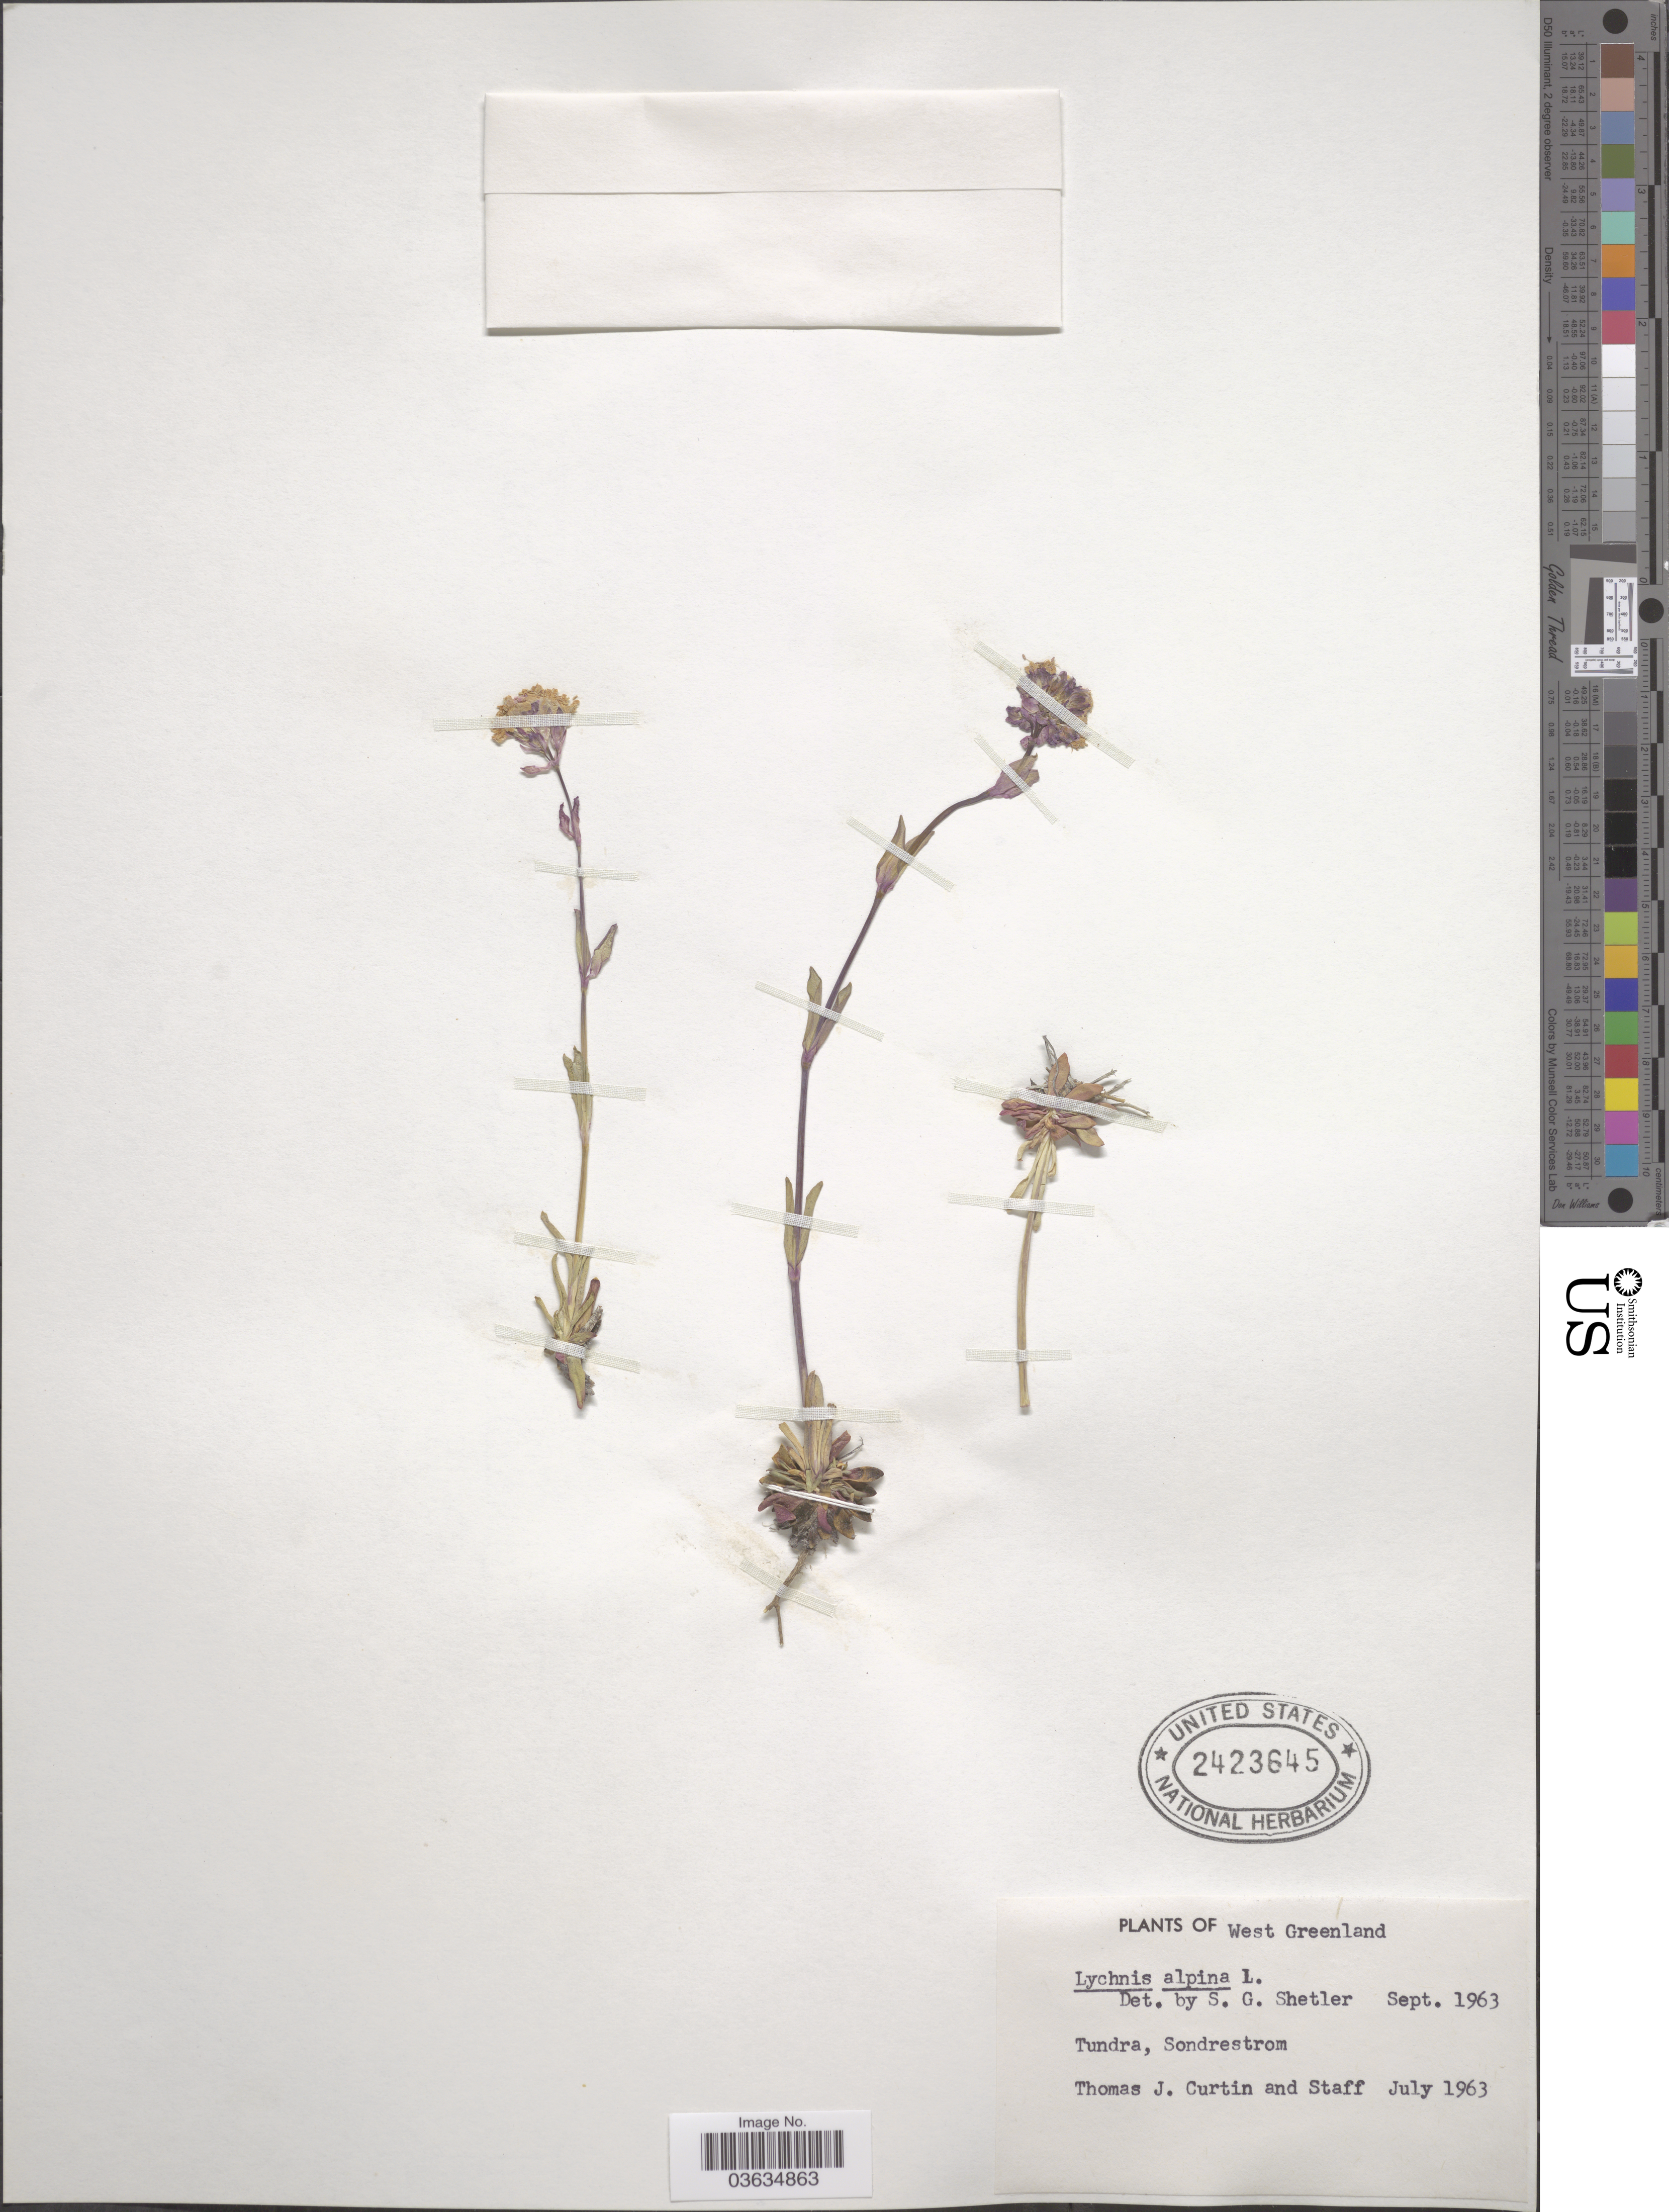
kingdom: Plantae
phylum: Tracheophyta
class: Magnoliopsida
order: Caryophyllales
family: Caryophyllaceae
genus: Viscaria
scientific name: Viscaria alpina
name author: (L.) G. Don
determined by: Strong, Mark T., (BOT), Smithsonian Institution - National Museum of Natural History (UNITED STATES)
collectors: T. Curtin & Staff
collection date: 1963-07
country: Greenland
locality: West Greenland. Tundra, Sondrestrom.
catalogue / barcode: US 2423645